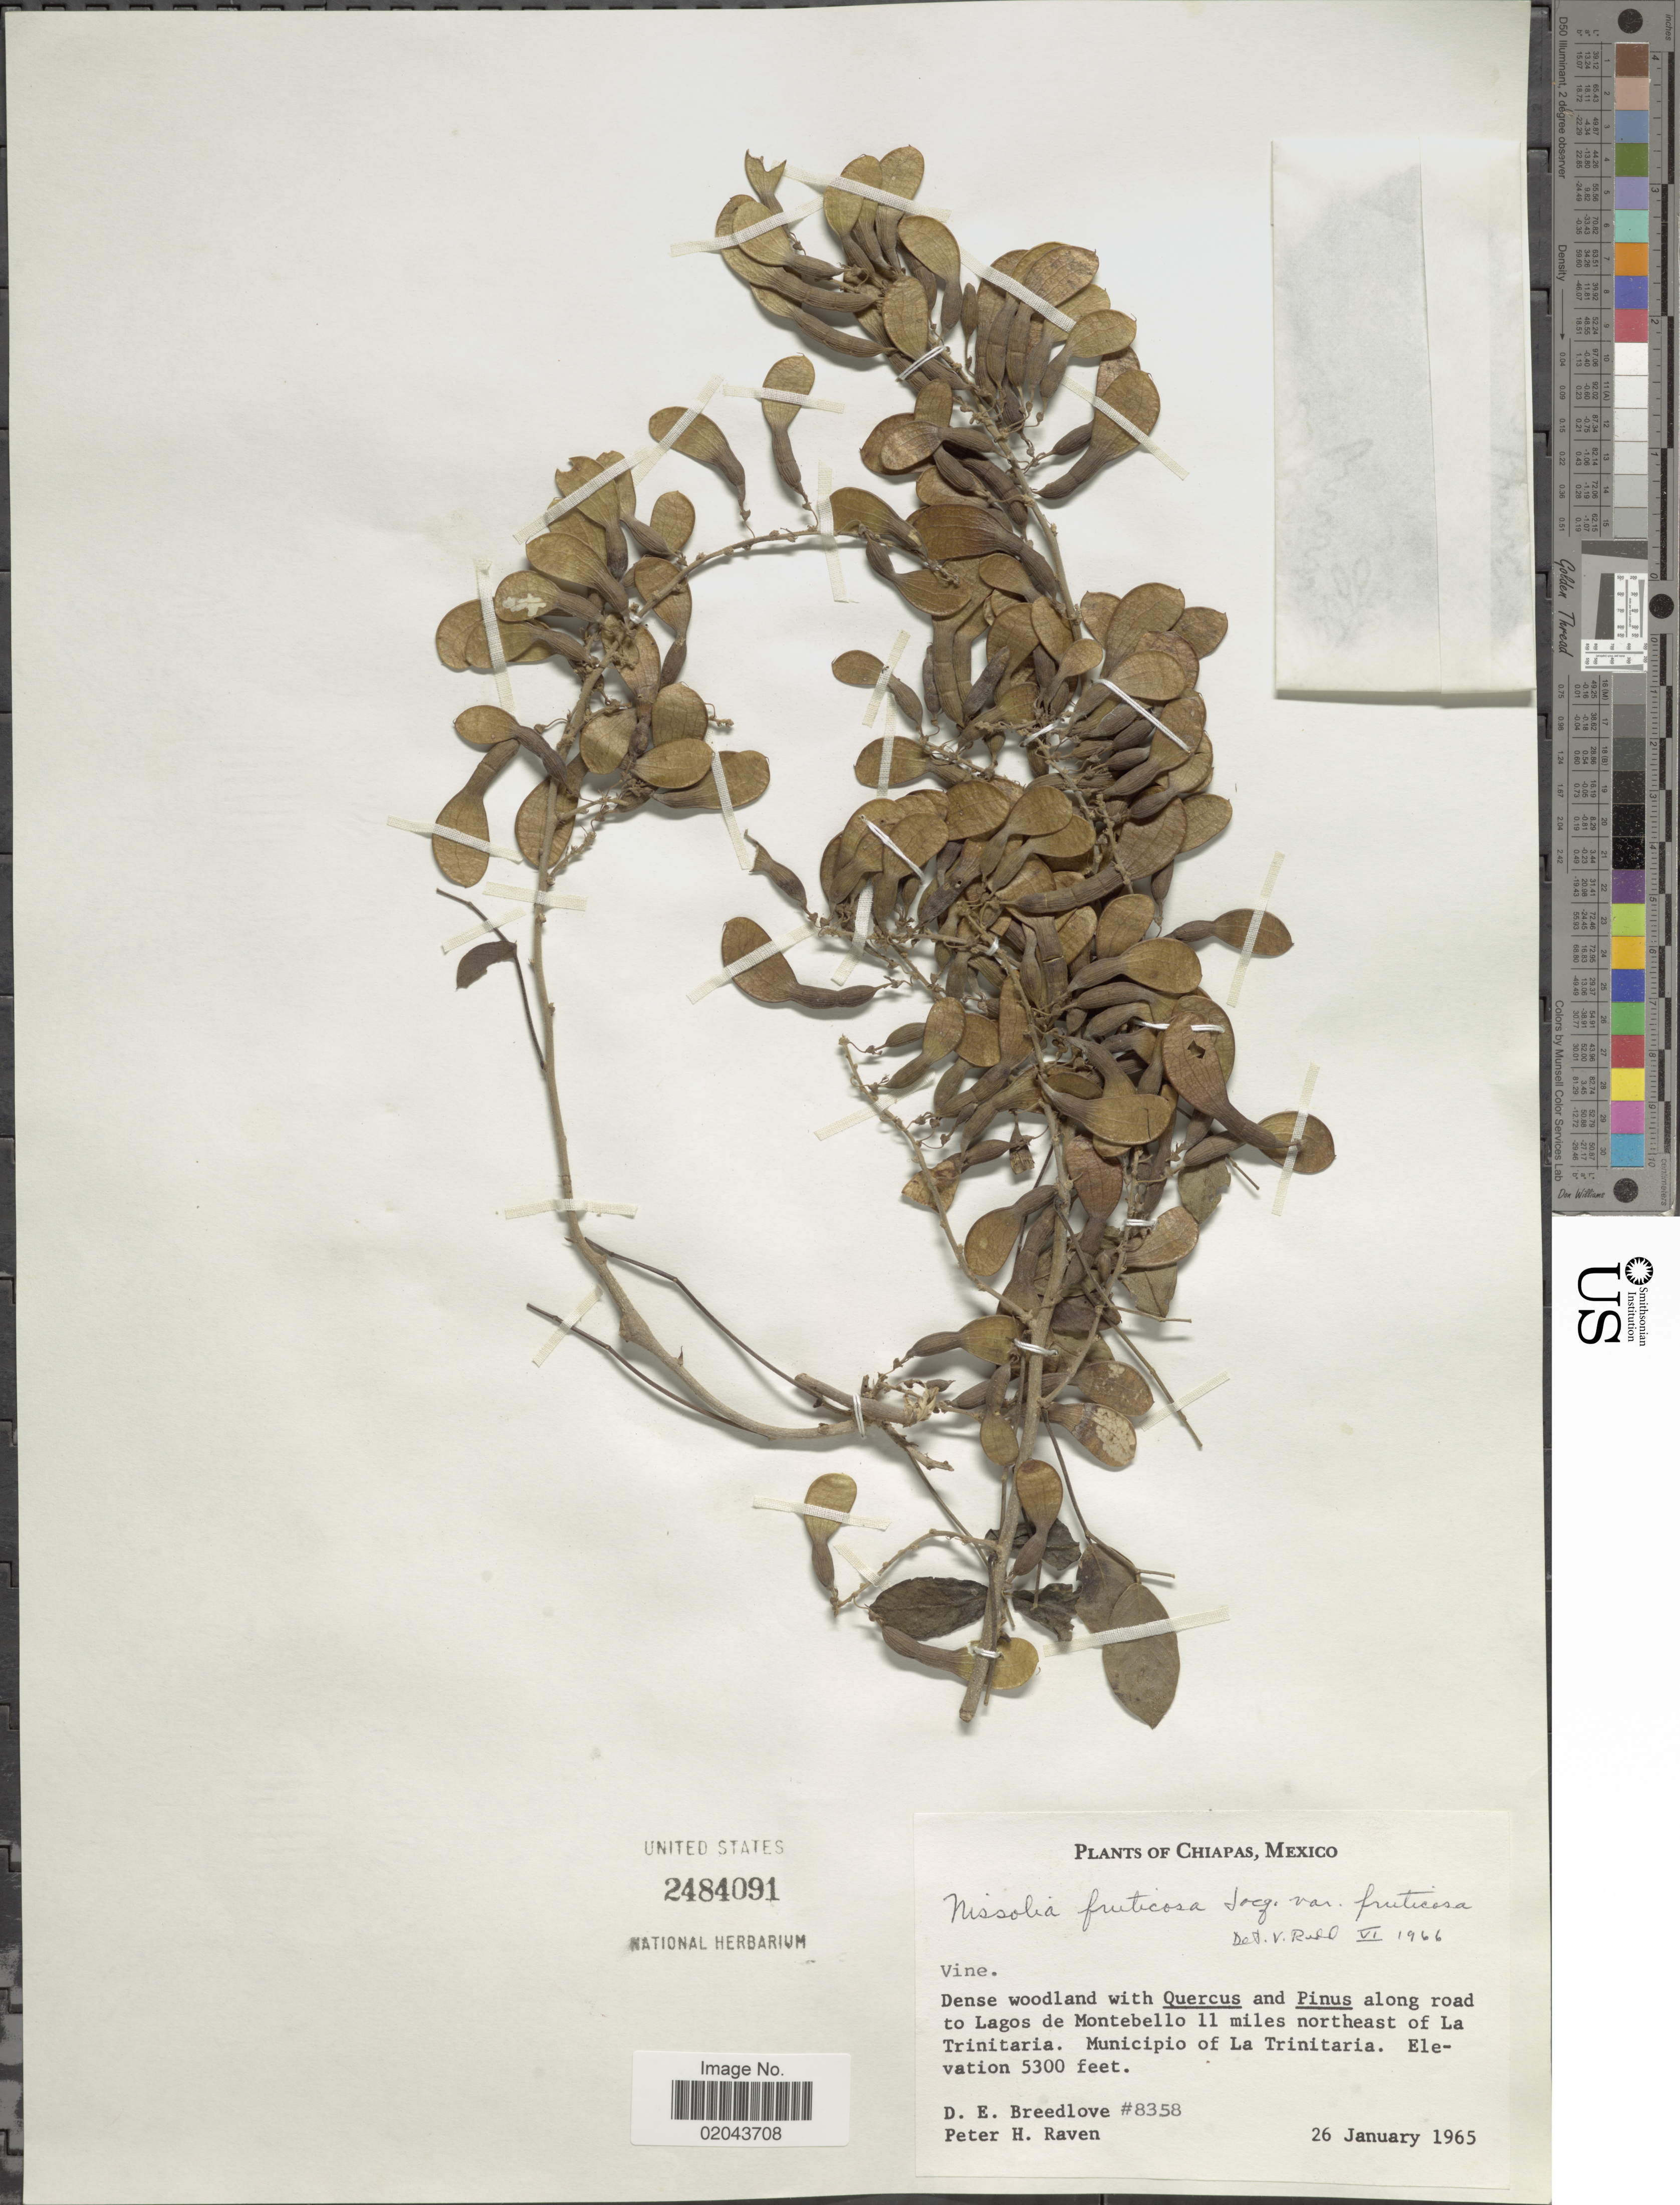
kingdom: Plantae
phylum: Tracheophyta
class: Magnoliopsida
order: Fabales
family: Fabaceae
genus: Nissolia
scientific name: Nissolia fruticosa var. fruticosa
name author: Jacq.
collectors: D. E. Breedlove & P. Raven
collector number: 8358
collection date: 1965-01-26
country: Mexico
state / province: Chiapas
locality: Along road to Lagos de MOntebello 11 miles northeast of La Trinitaria, Municipio of La Trinitaria.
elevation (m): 1615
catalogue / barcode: US 2484091